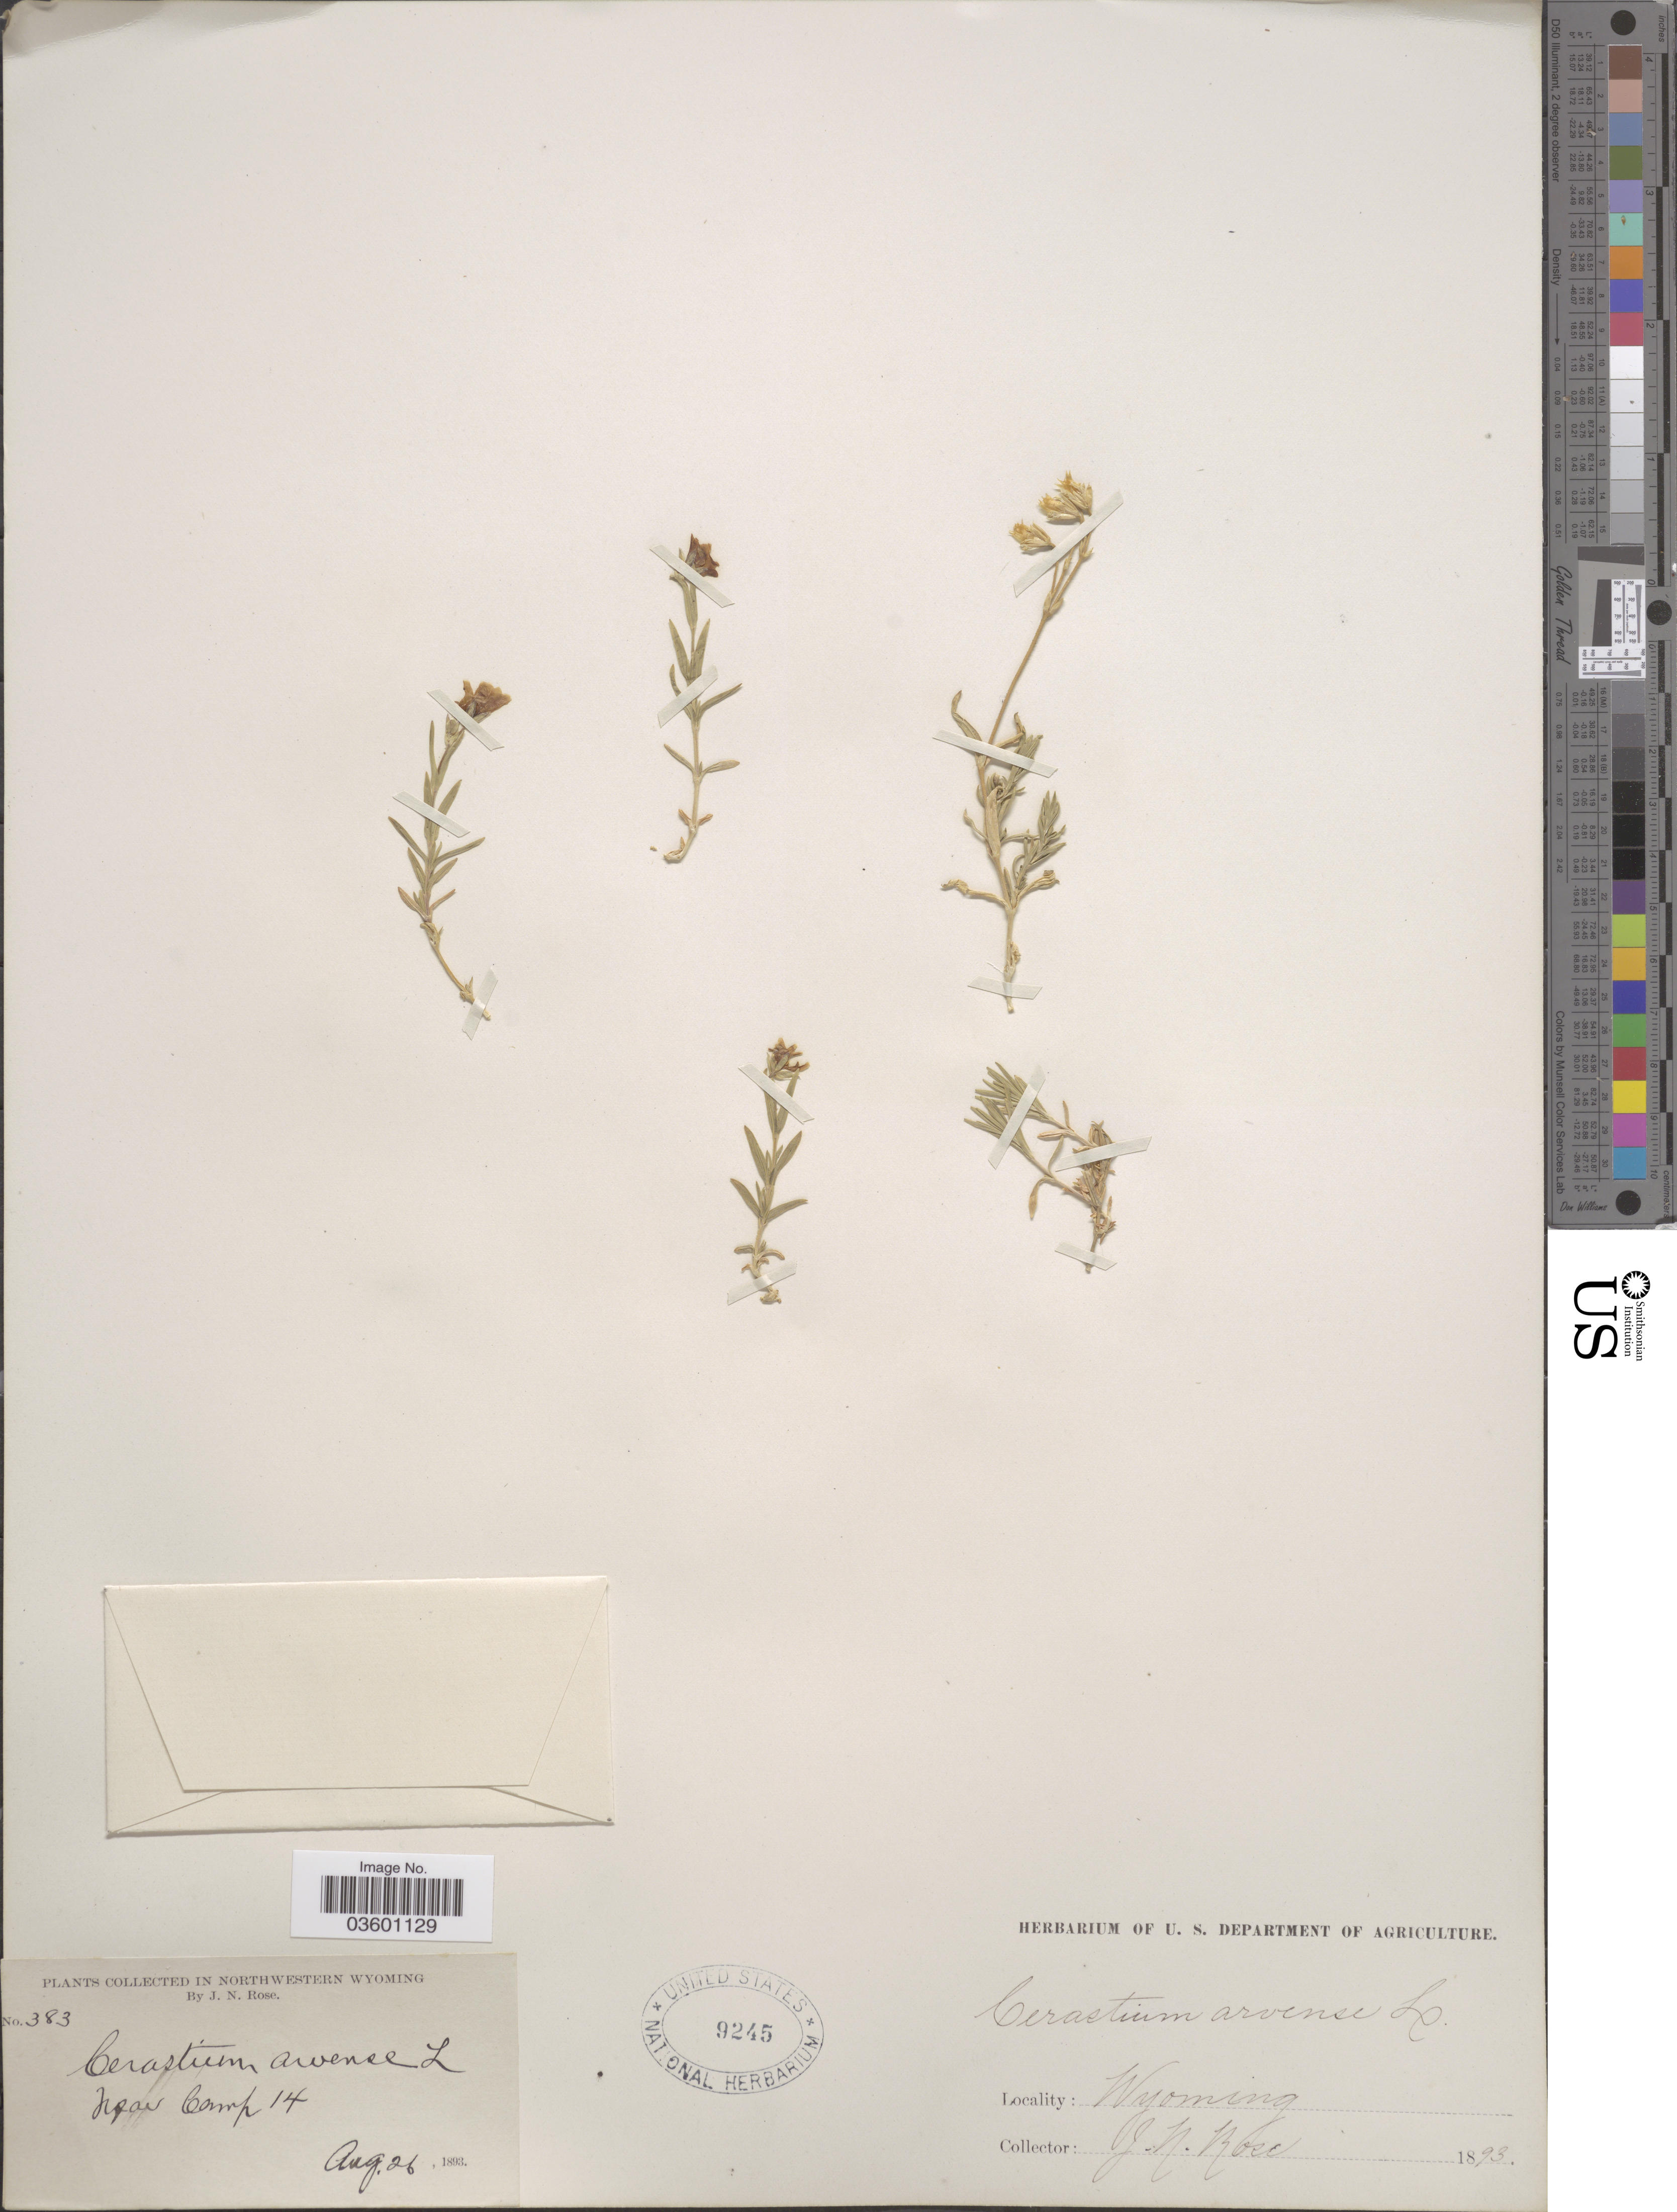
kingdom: Plantae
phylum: Tracheophyta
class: Magnoliopsida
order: Caryophyllales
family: Caryophyllaceae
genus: Cerastium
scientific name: Cerastium arvense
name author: L.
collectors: J. N. Rose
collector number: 383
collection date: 1893-08-26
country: United States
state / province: Wyoming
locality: Northwestern Wyoming. Near Camp 14.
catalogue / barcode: US 9245